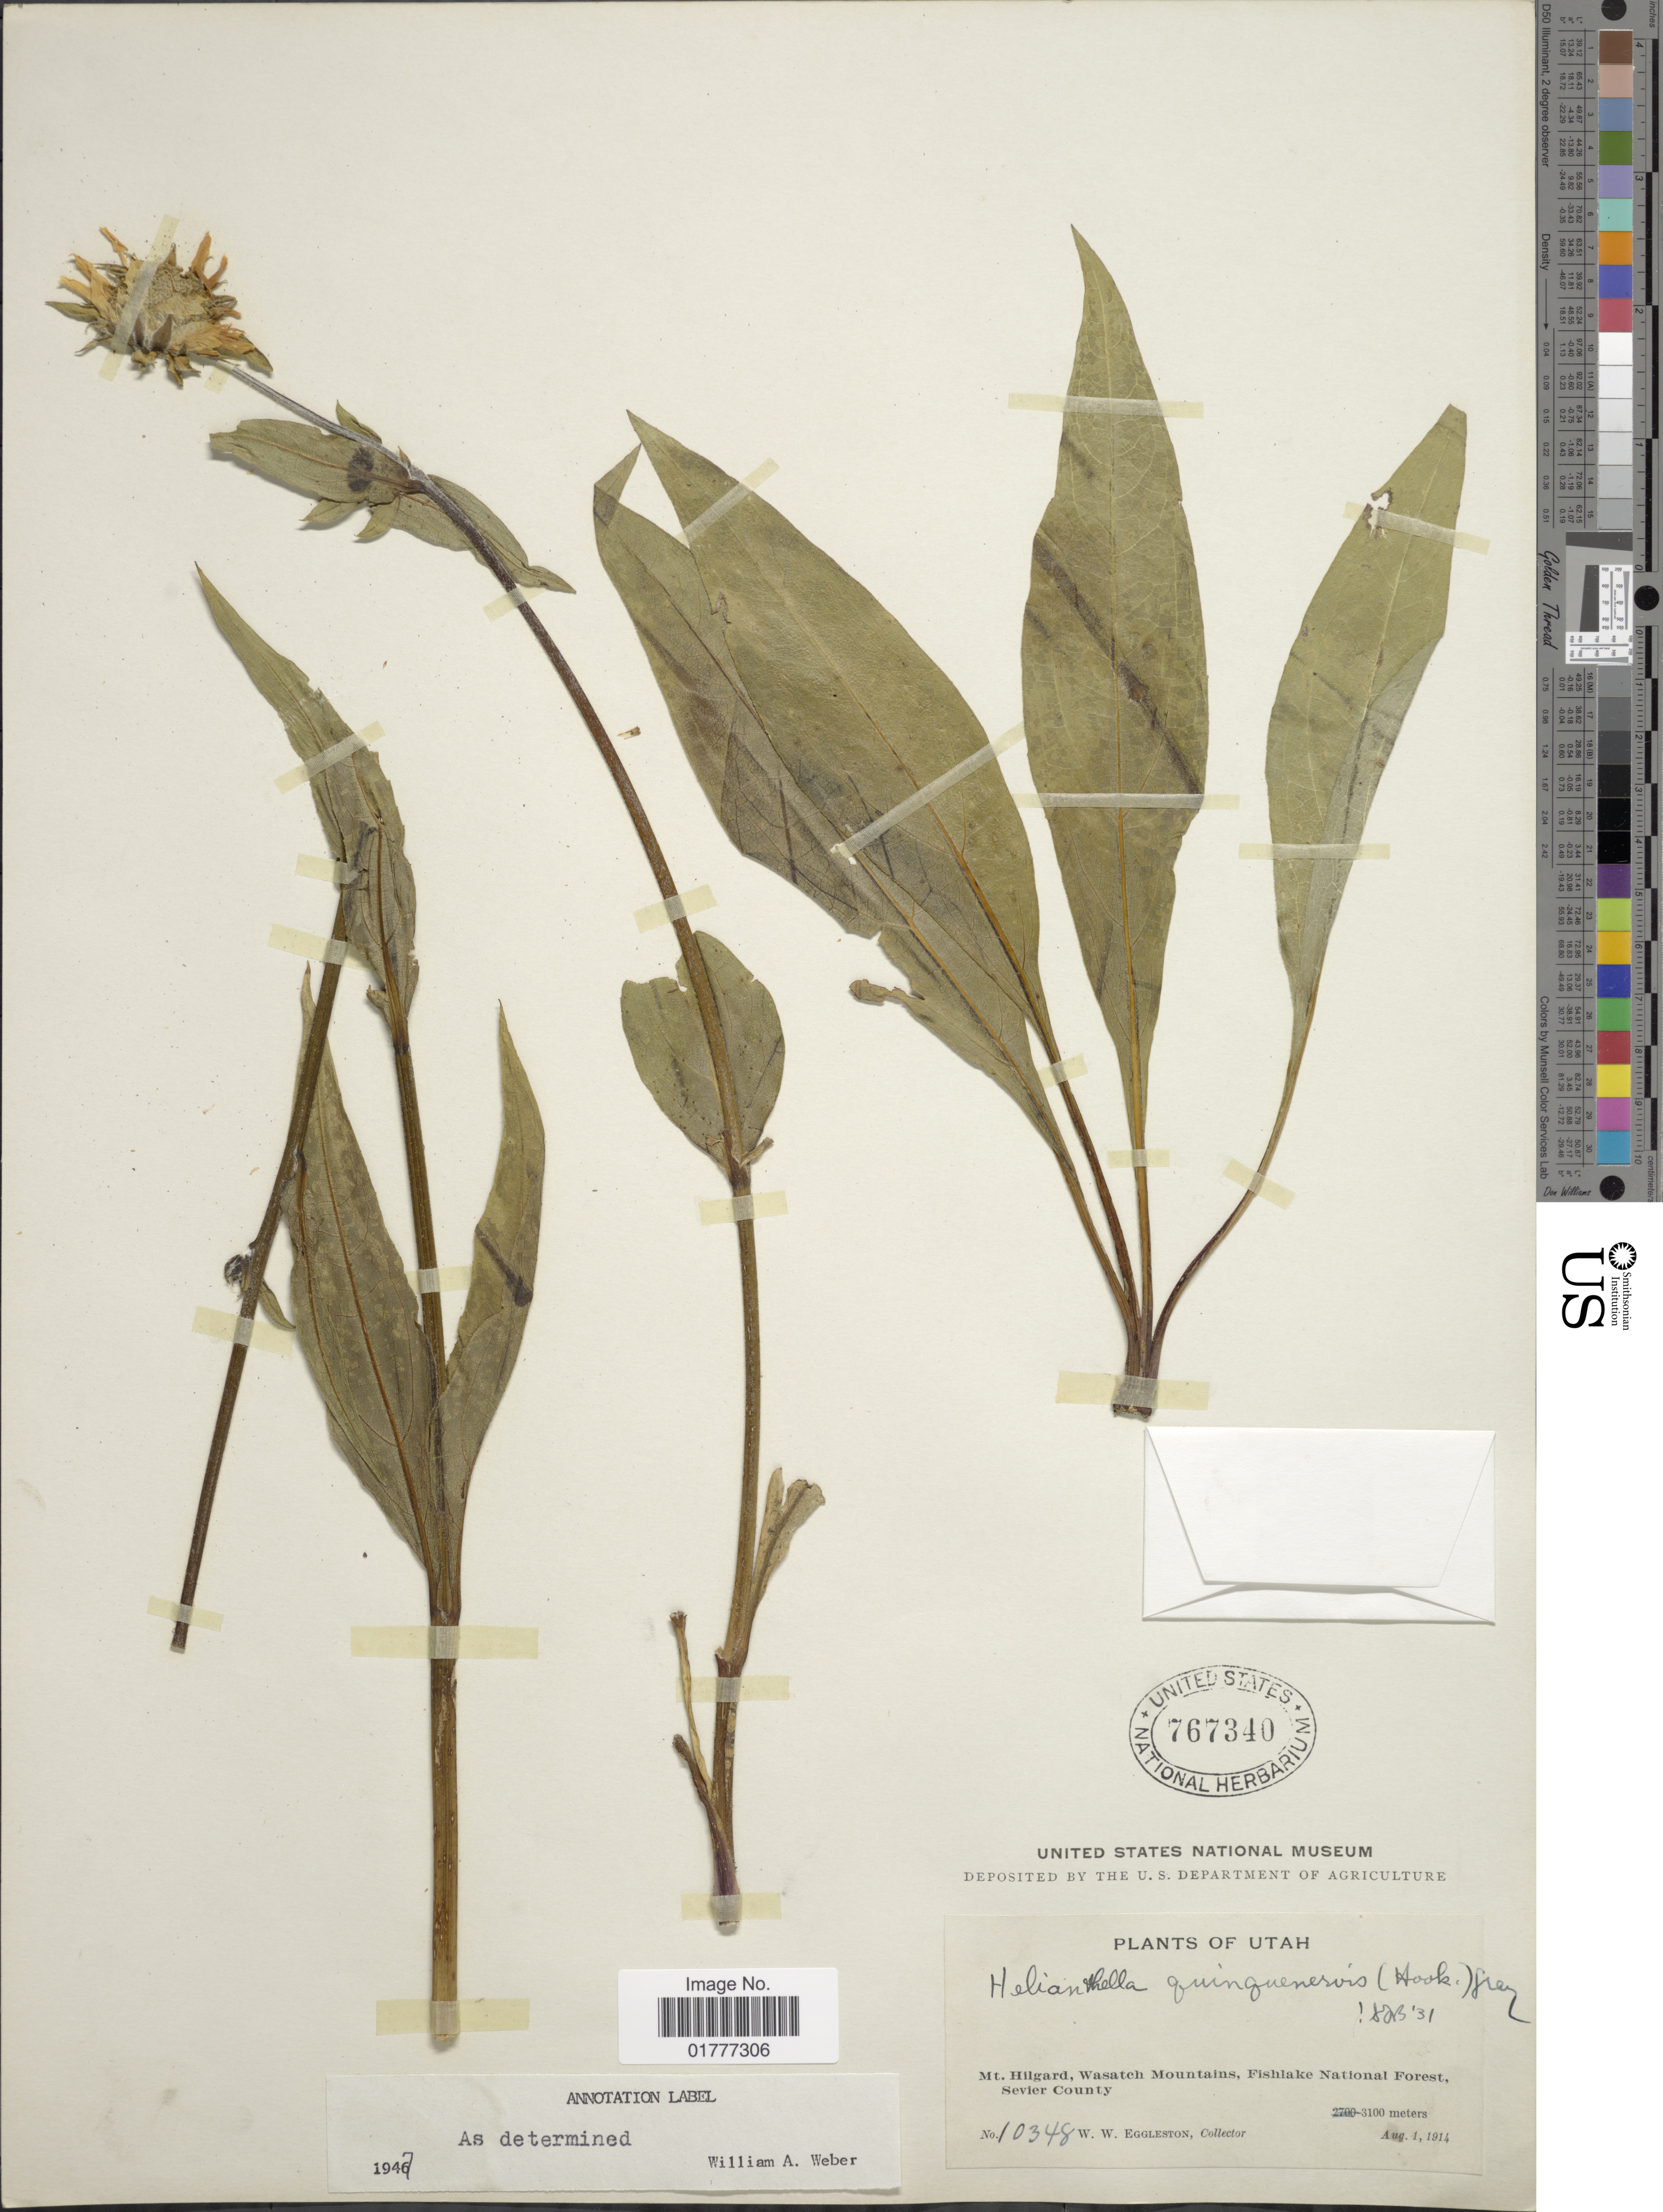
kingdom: Plantae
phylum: Tracheophyta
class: Magnoliopsida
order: Asterales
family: Asteraceae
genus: Helianthella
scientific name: Helianthella quinquenervis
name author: (Hook.) A. Gray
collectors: W. W. Eggleston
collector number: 10348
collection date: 1914-08-01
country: United States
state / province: Utah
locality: Mt.Hilgard, Wasatch Mountains, Fishlake National Forest, Sevier County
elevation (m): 3100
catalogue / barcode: US 767340